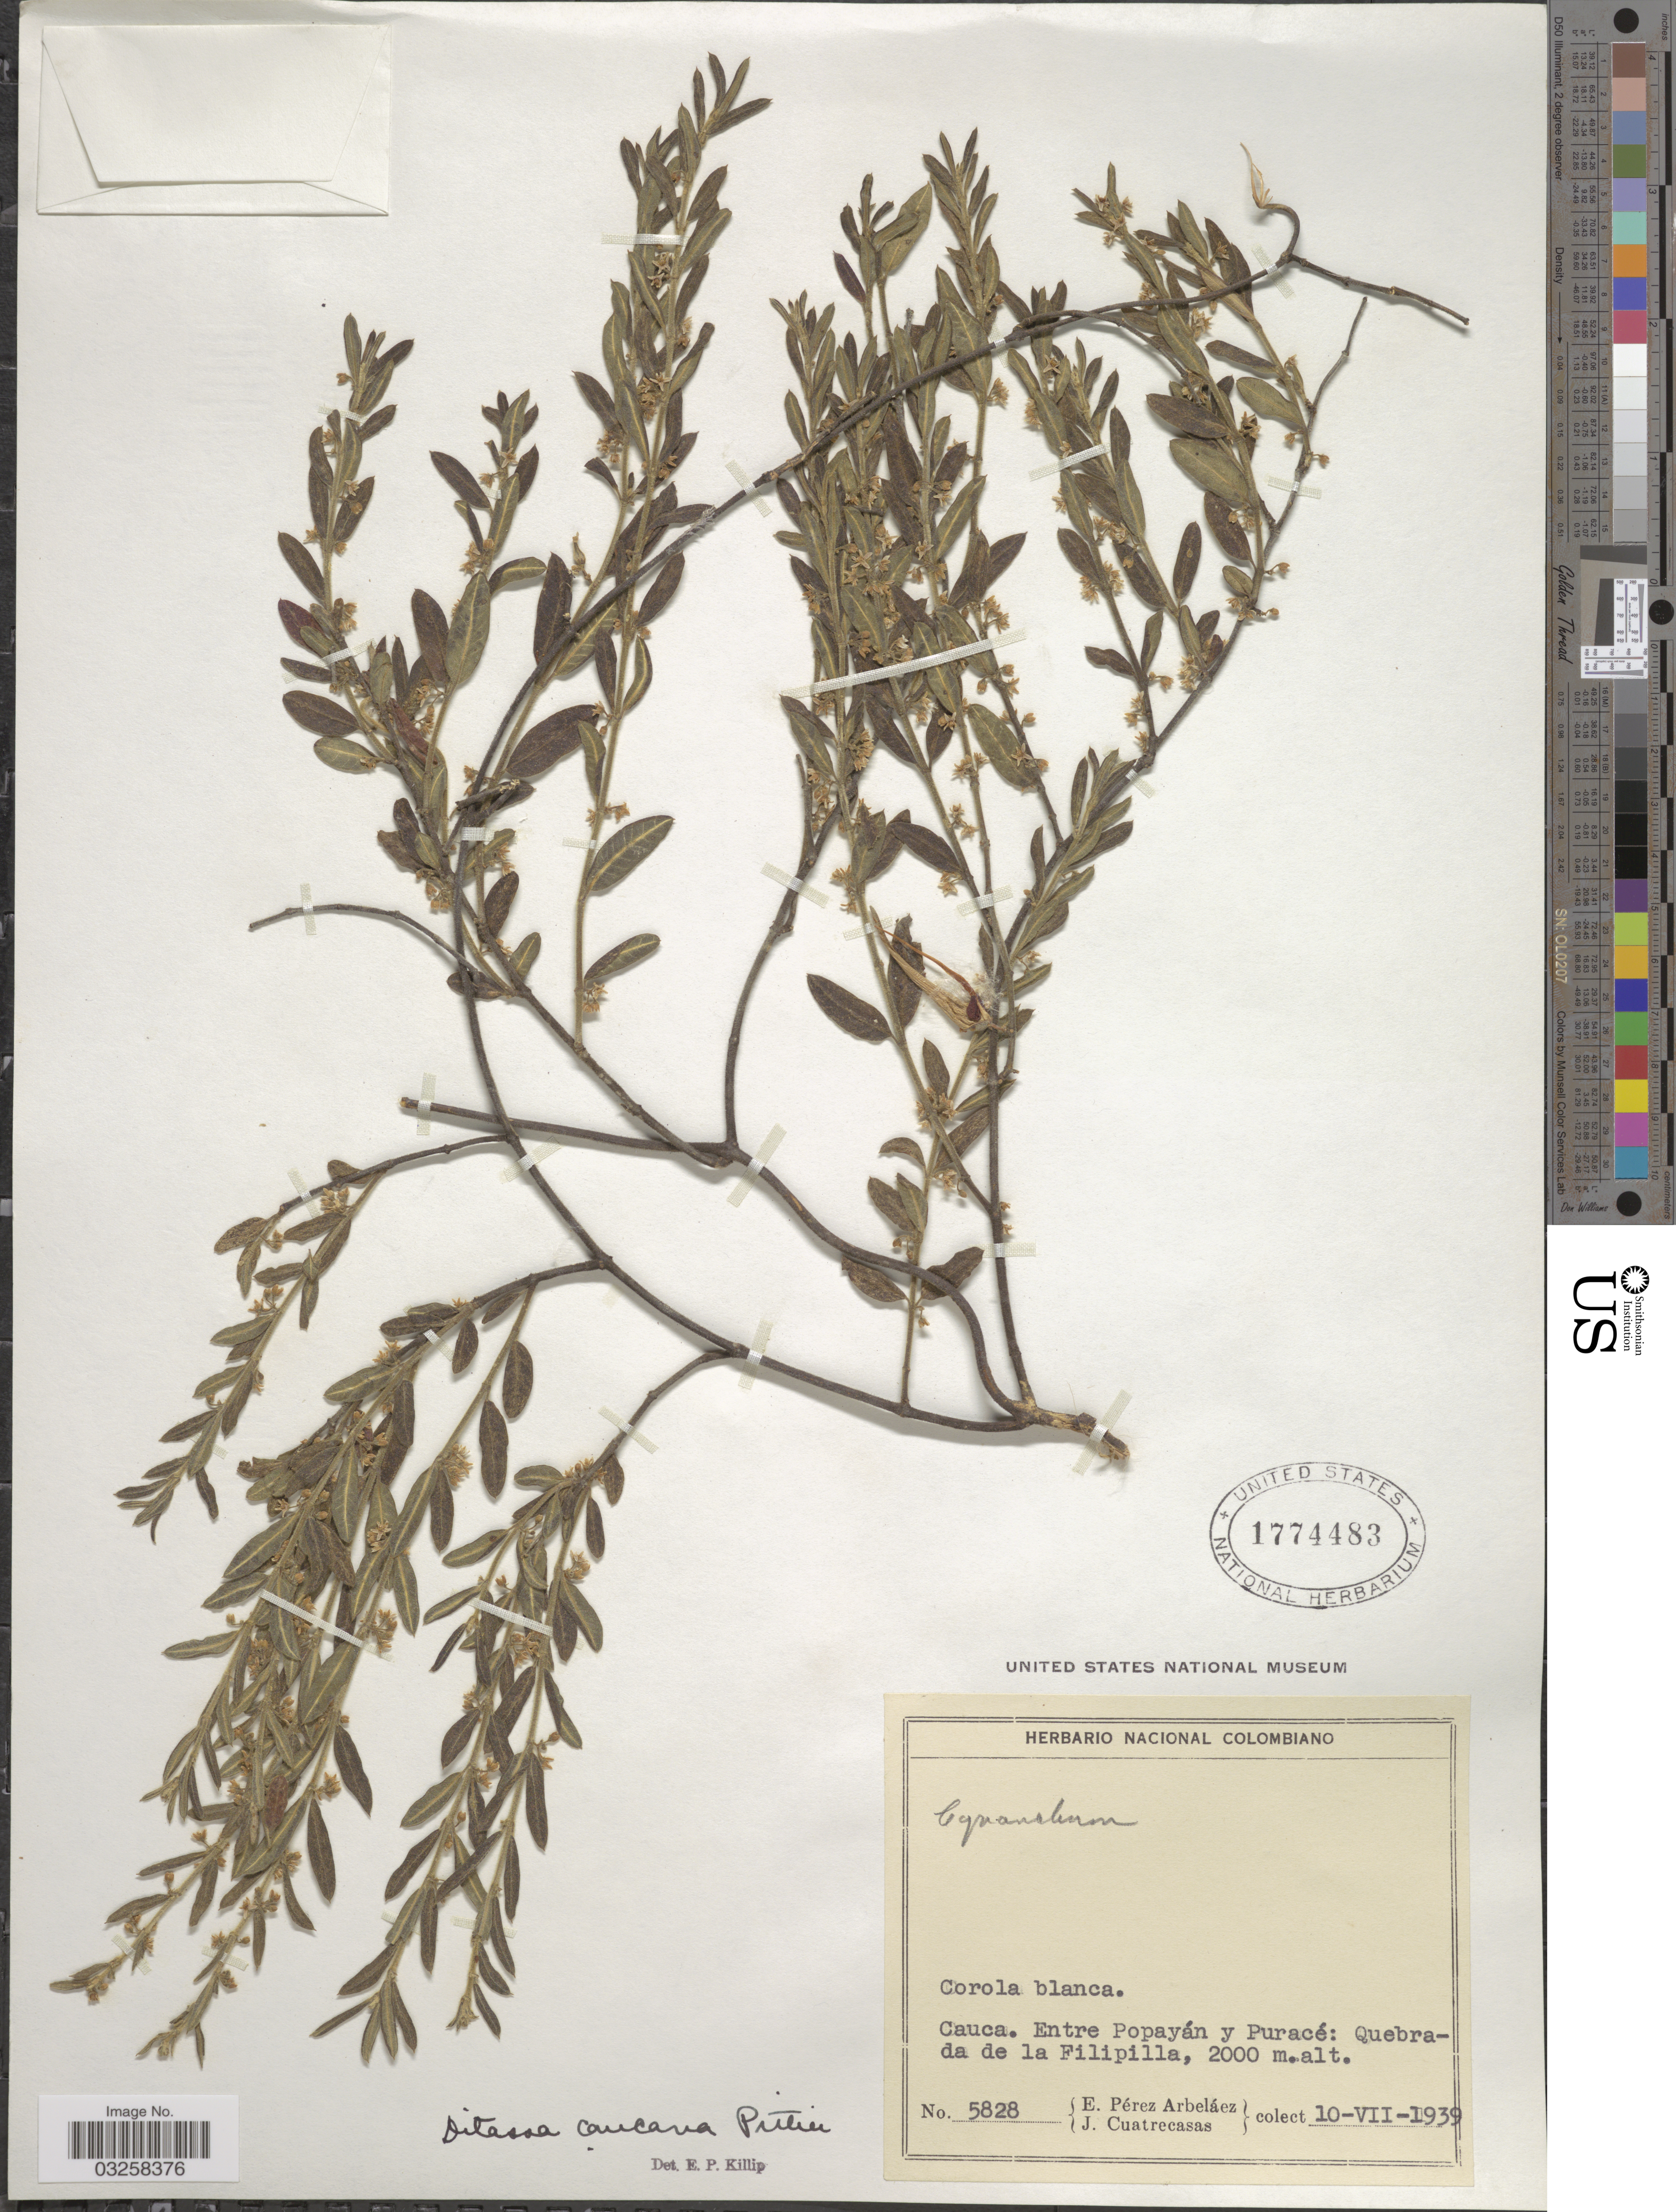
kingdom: Plantae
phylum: Tracheophyta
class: Magnoliopsida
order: Gentianales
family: Apocynaceae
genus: Ditassa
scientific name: Ditassa caucana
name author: Pittier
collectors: E. Pérez Arbeláez & J. Cuatrecasas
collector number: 5828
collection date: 1939-07-10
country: Colombia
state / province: Cauca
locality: Entre Popayán y Puracé: Quebrada de la Filipilla.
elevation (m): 2000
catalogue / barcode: US 1774483